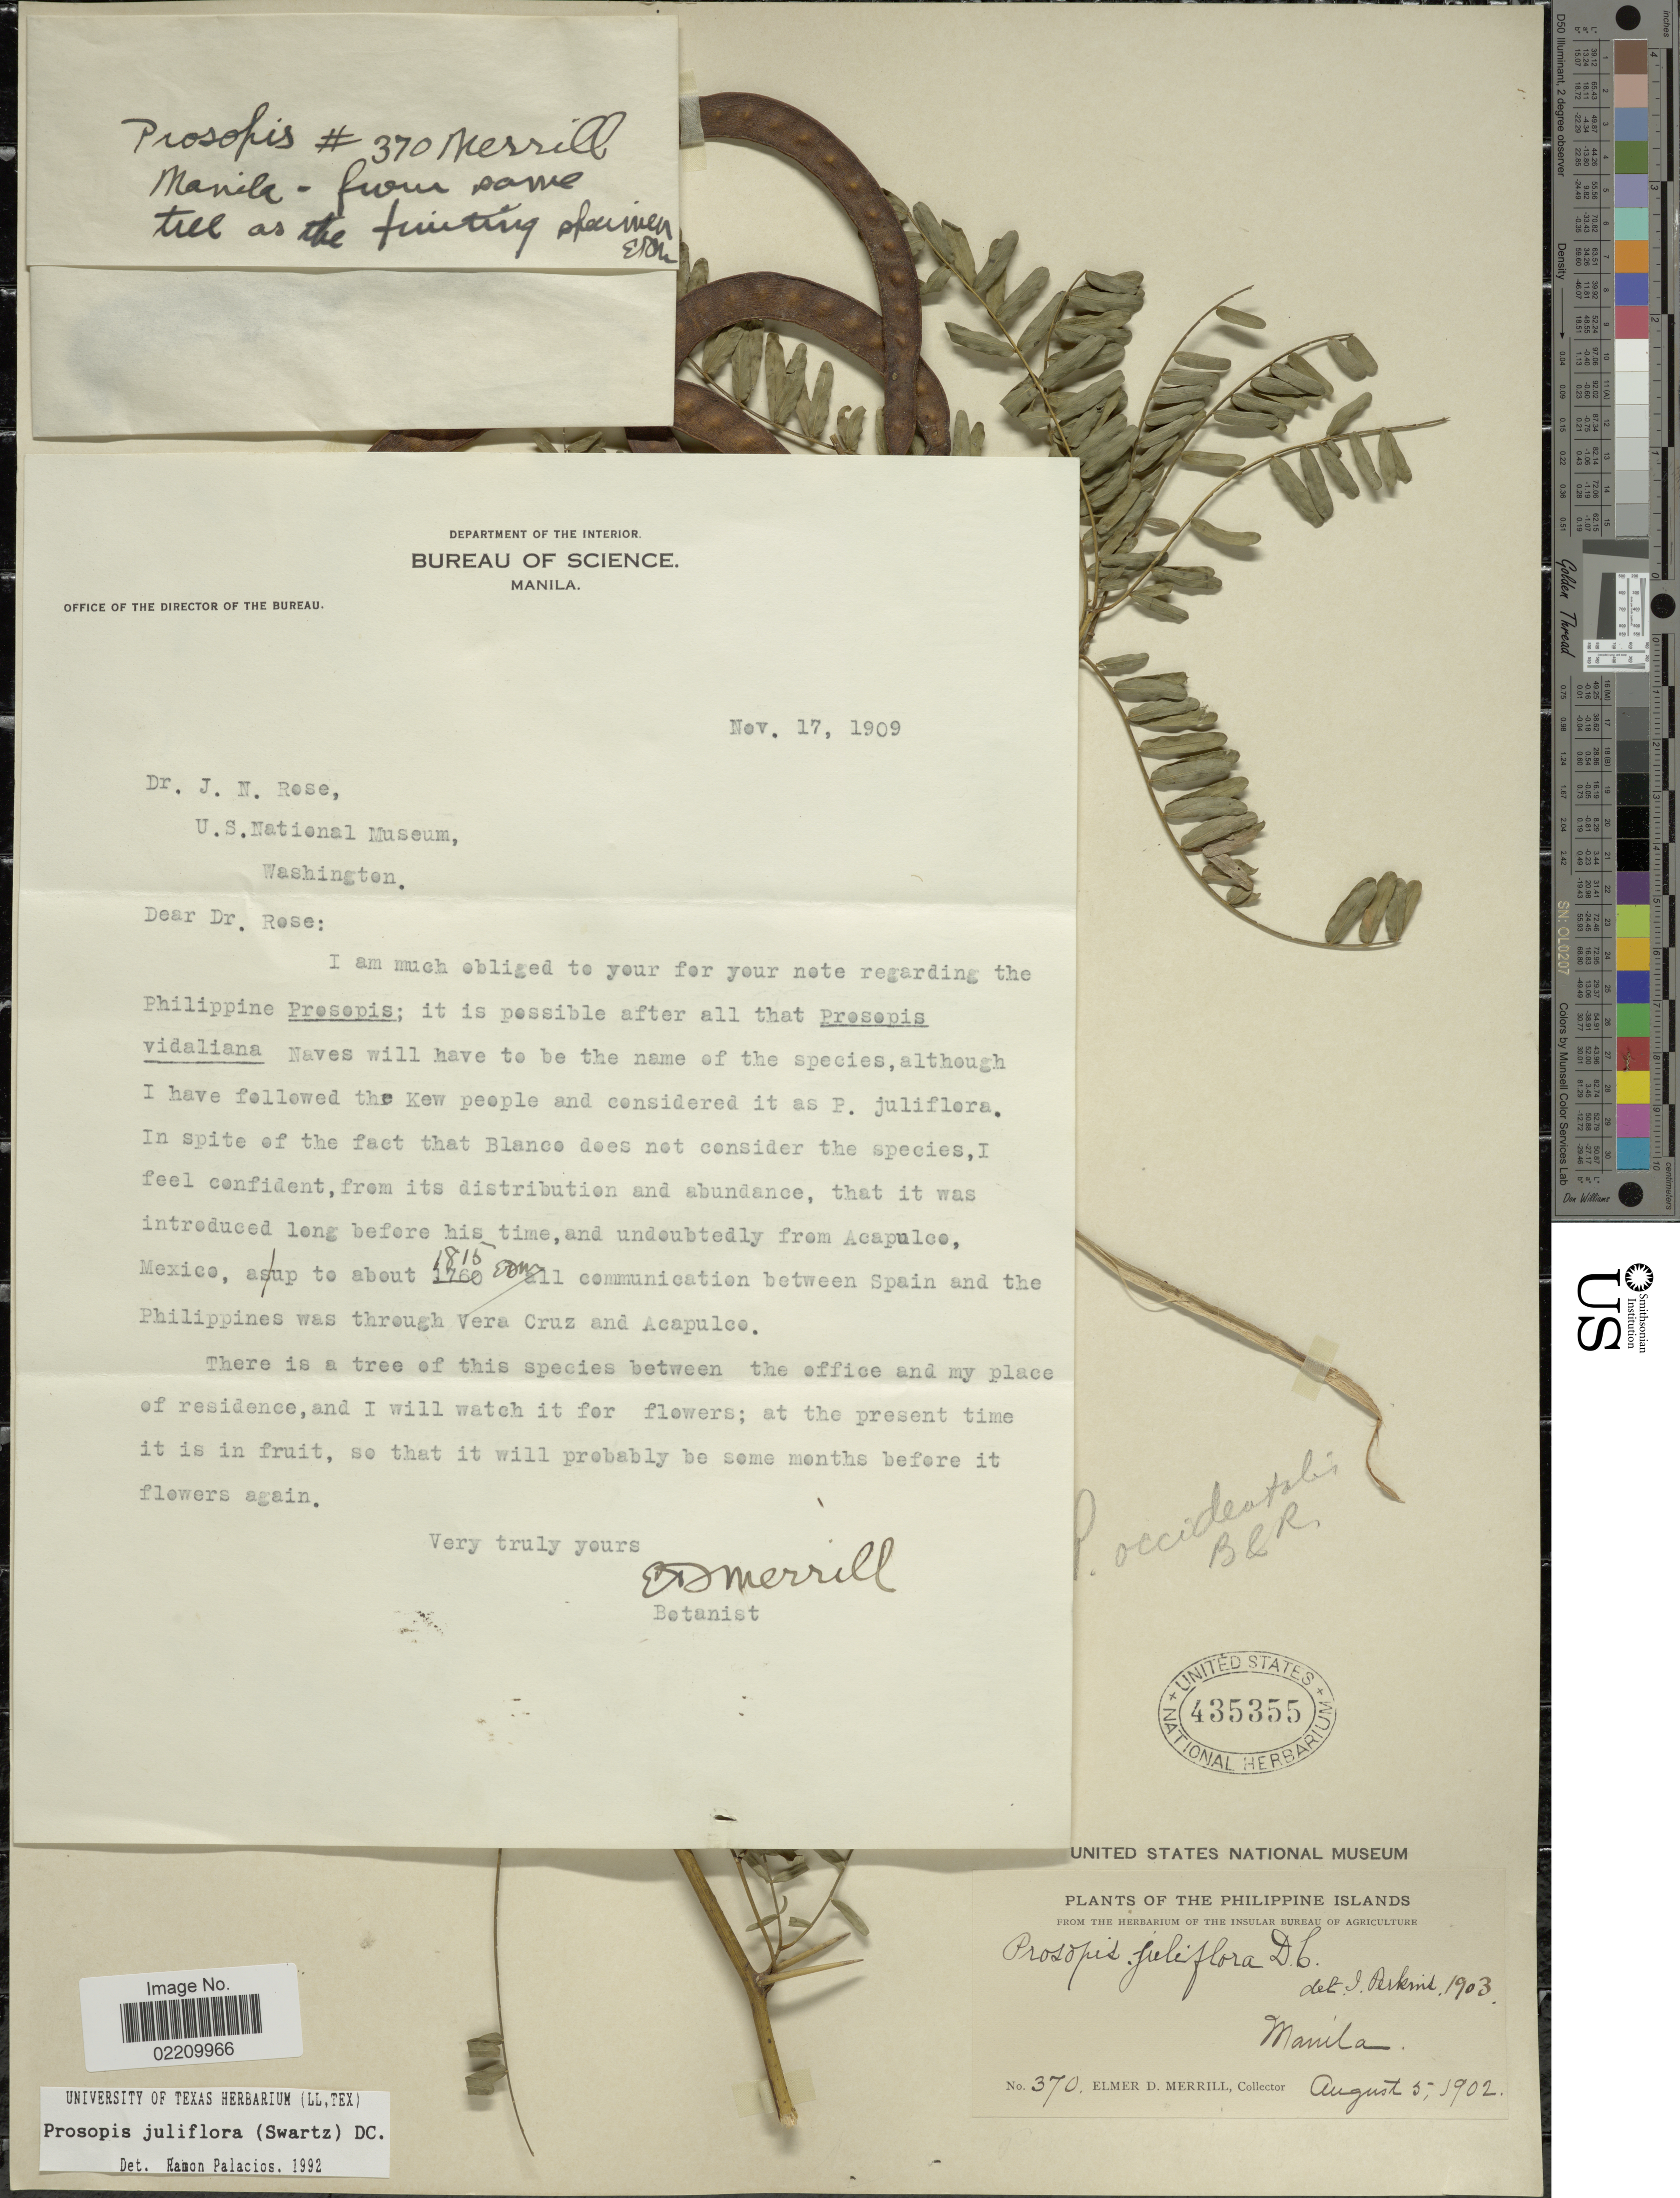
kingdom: Plantae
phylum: Tracheophyta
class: Magnoliopsida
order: Fabales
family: Fabaceae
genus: Neltuma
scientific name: Neltuma juliflora var. juliflora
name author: (Sw.) Raf.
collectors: E. D. Merrill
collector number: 370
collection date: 1902-08-05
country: Philippines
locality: Philippine Islands, Manila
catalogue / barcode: US 435355